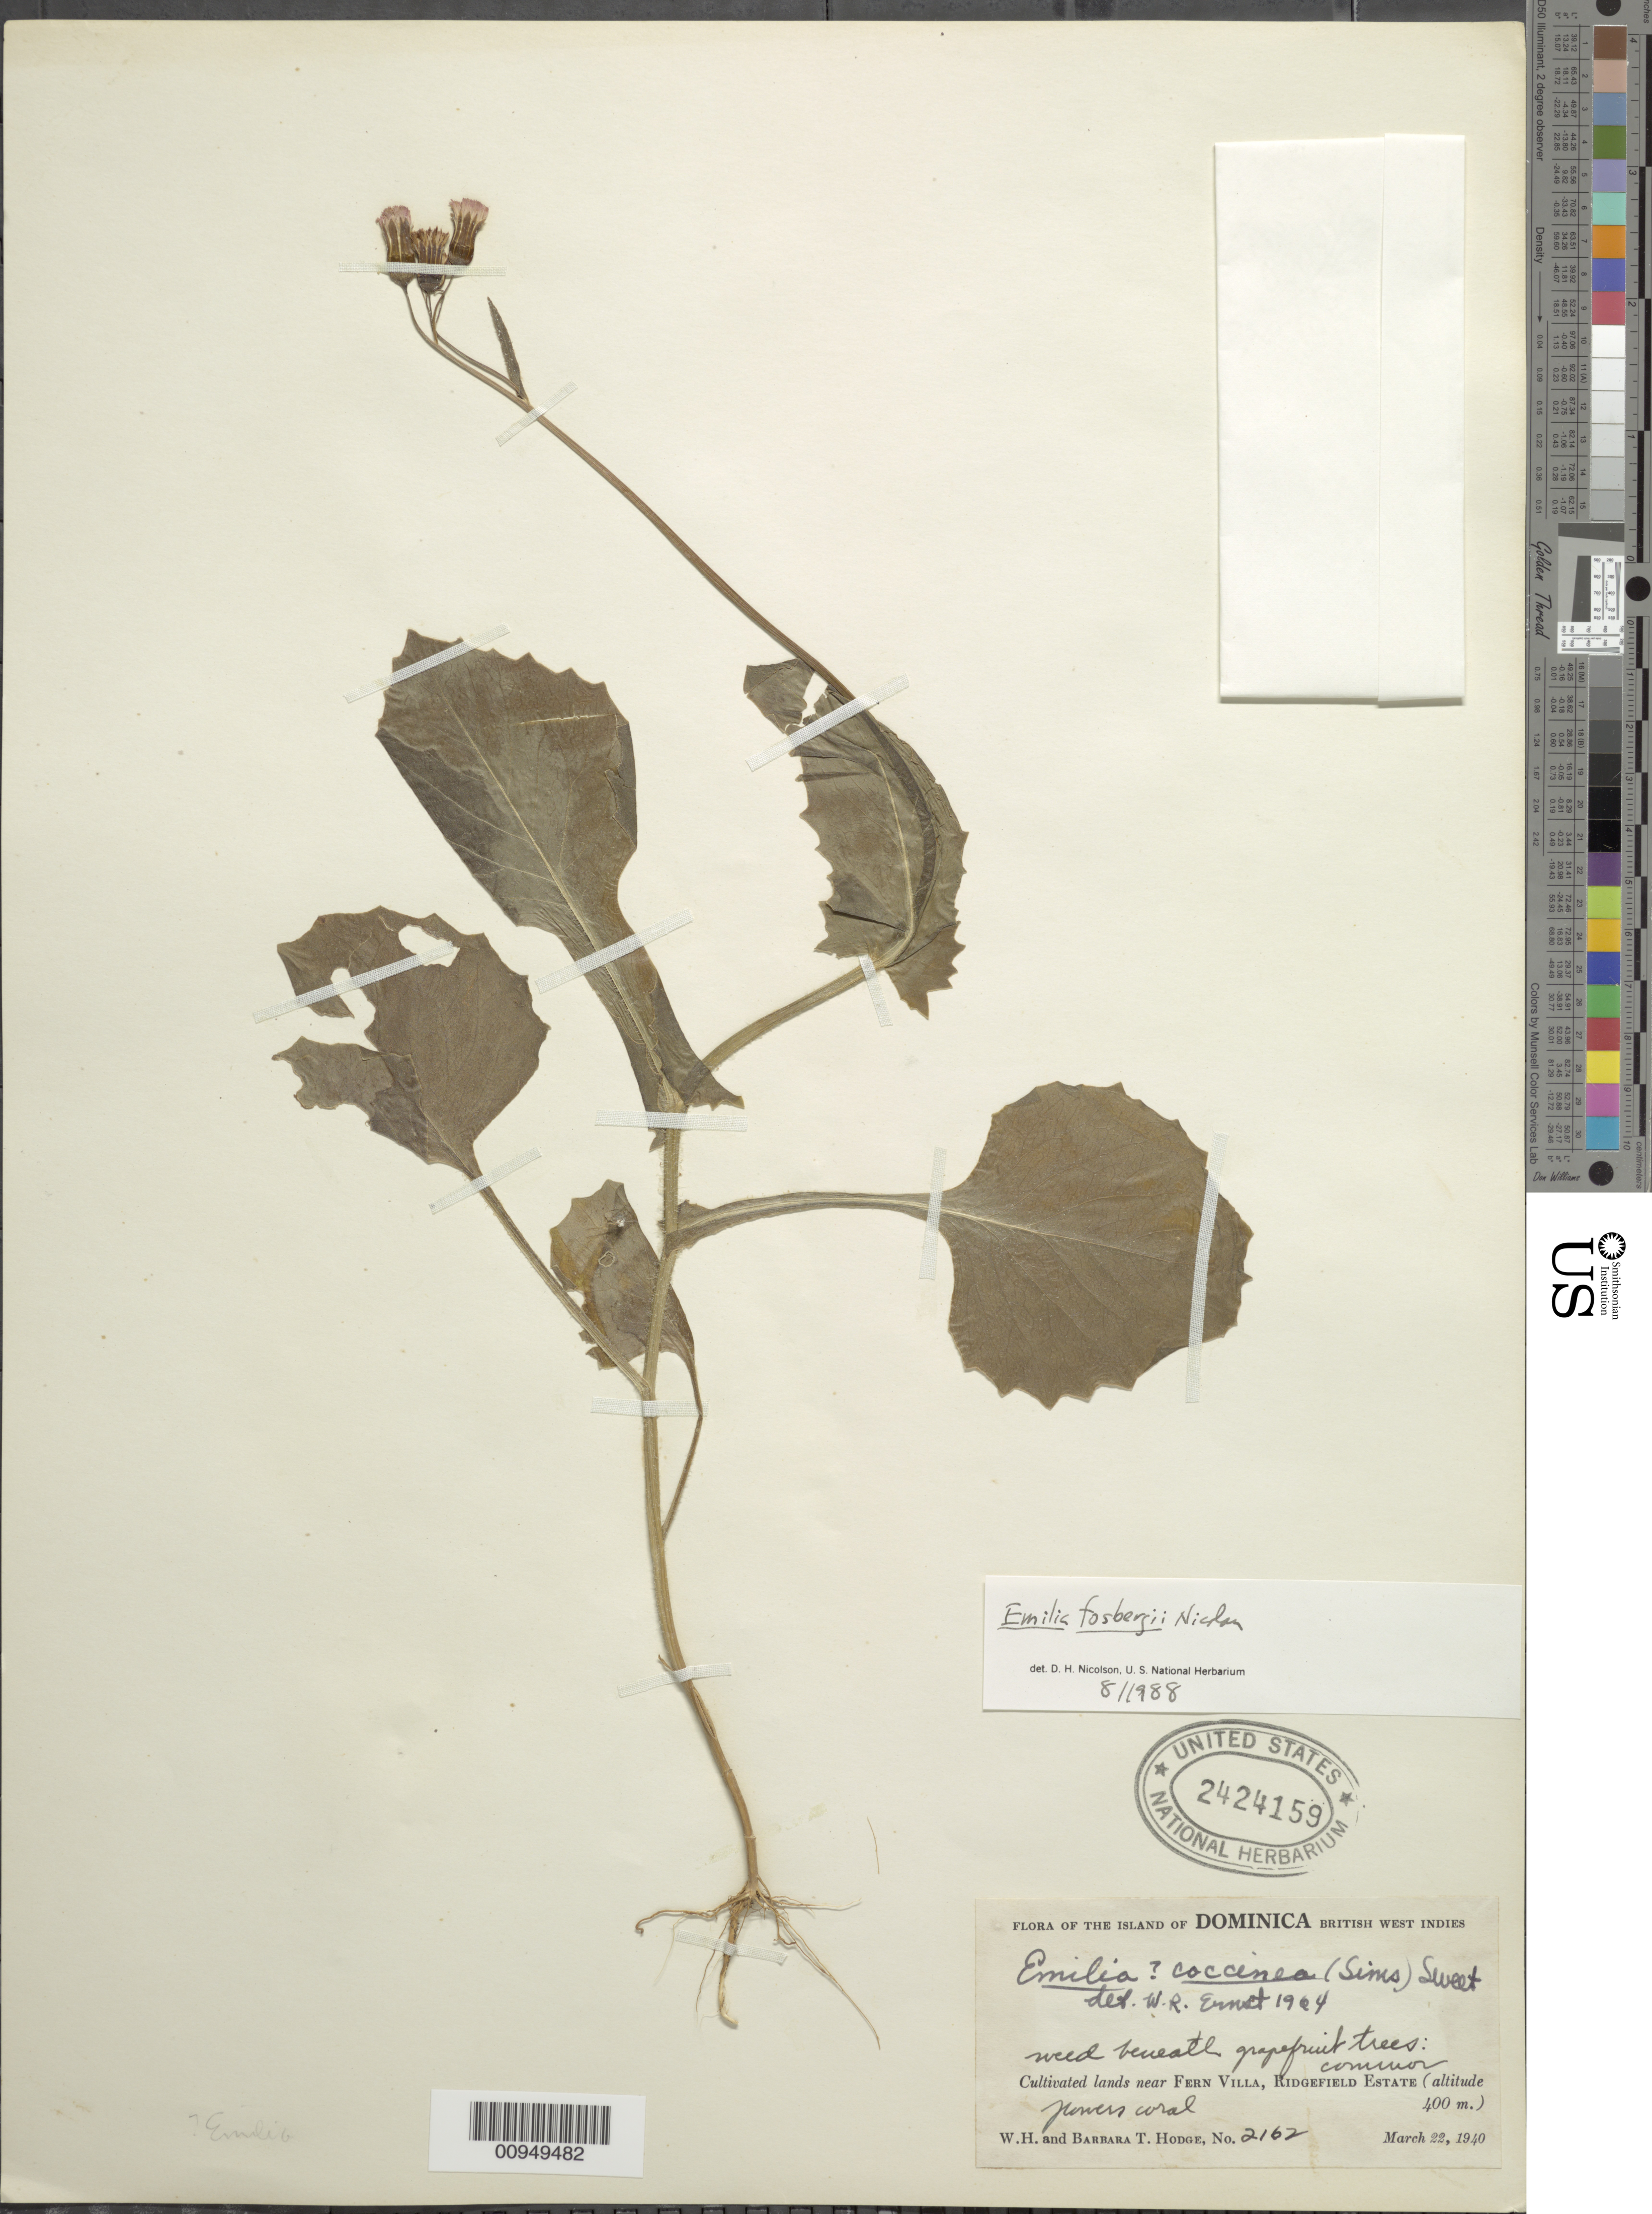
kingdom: Plantae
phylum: Tracheophyta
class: Magnoliopsida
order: Asterales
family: Asteraceae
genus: Emilia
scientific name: Emilia fosbergii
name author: Nicolson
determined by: Nicolson, Dan H.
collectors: W. Hodge & B. Hodge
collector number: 2162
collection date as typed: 22 Mar 1940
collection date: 1940-03-22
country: Dominica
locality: Cultivated lands near Fern Villa, Ridgefield Estate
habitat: Beneath grapefruit trees in cultivated lands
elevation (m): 400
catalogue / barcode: US 2424159